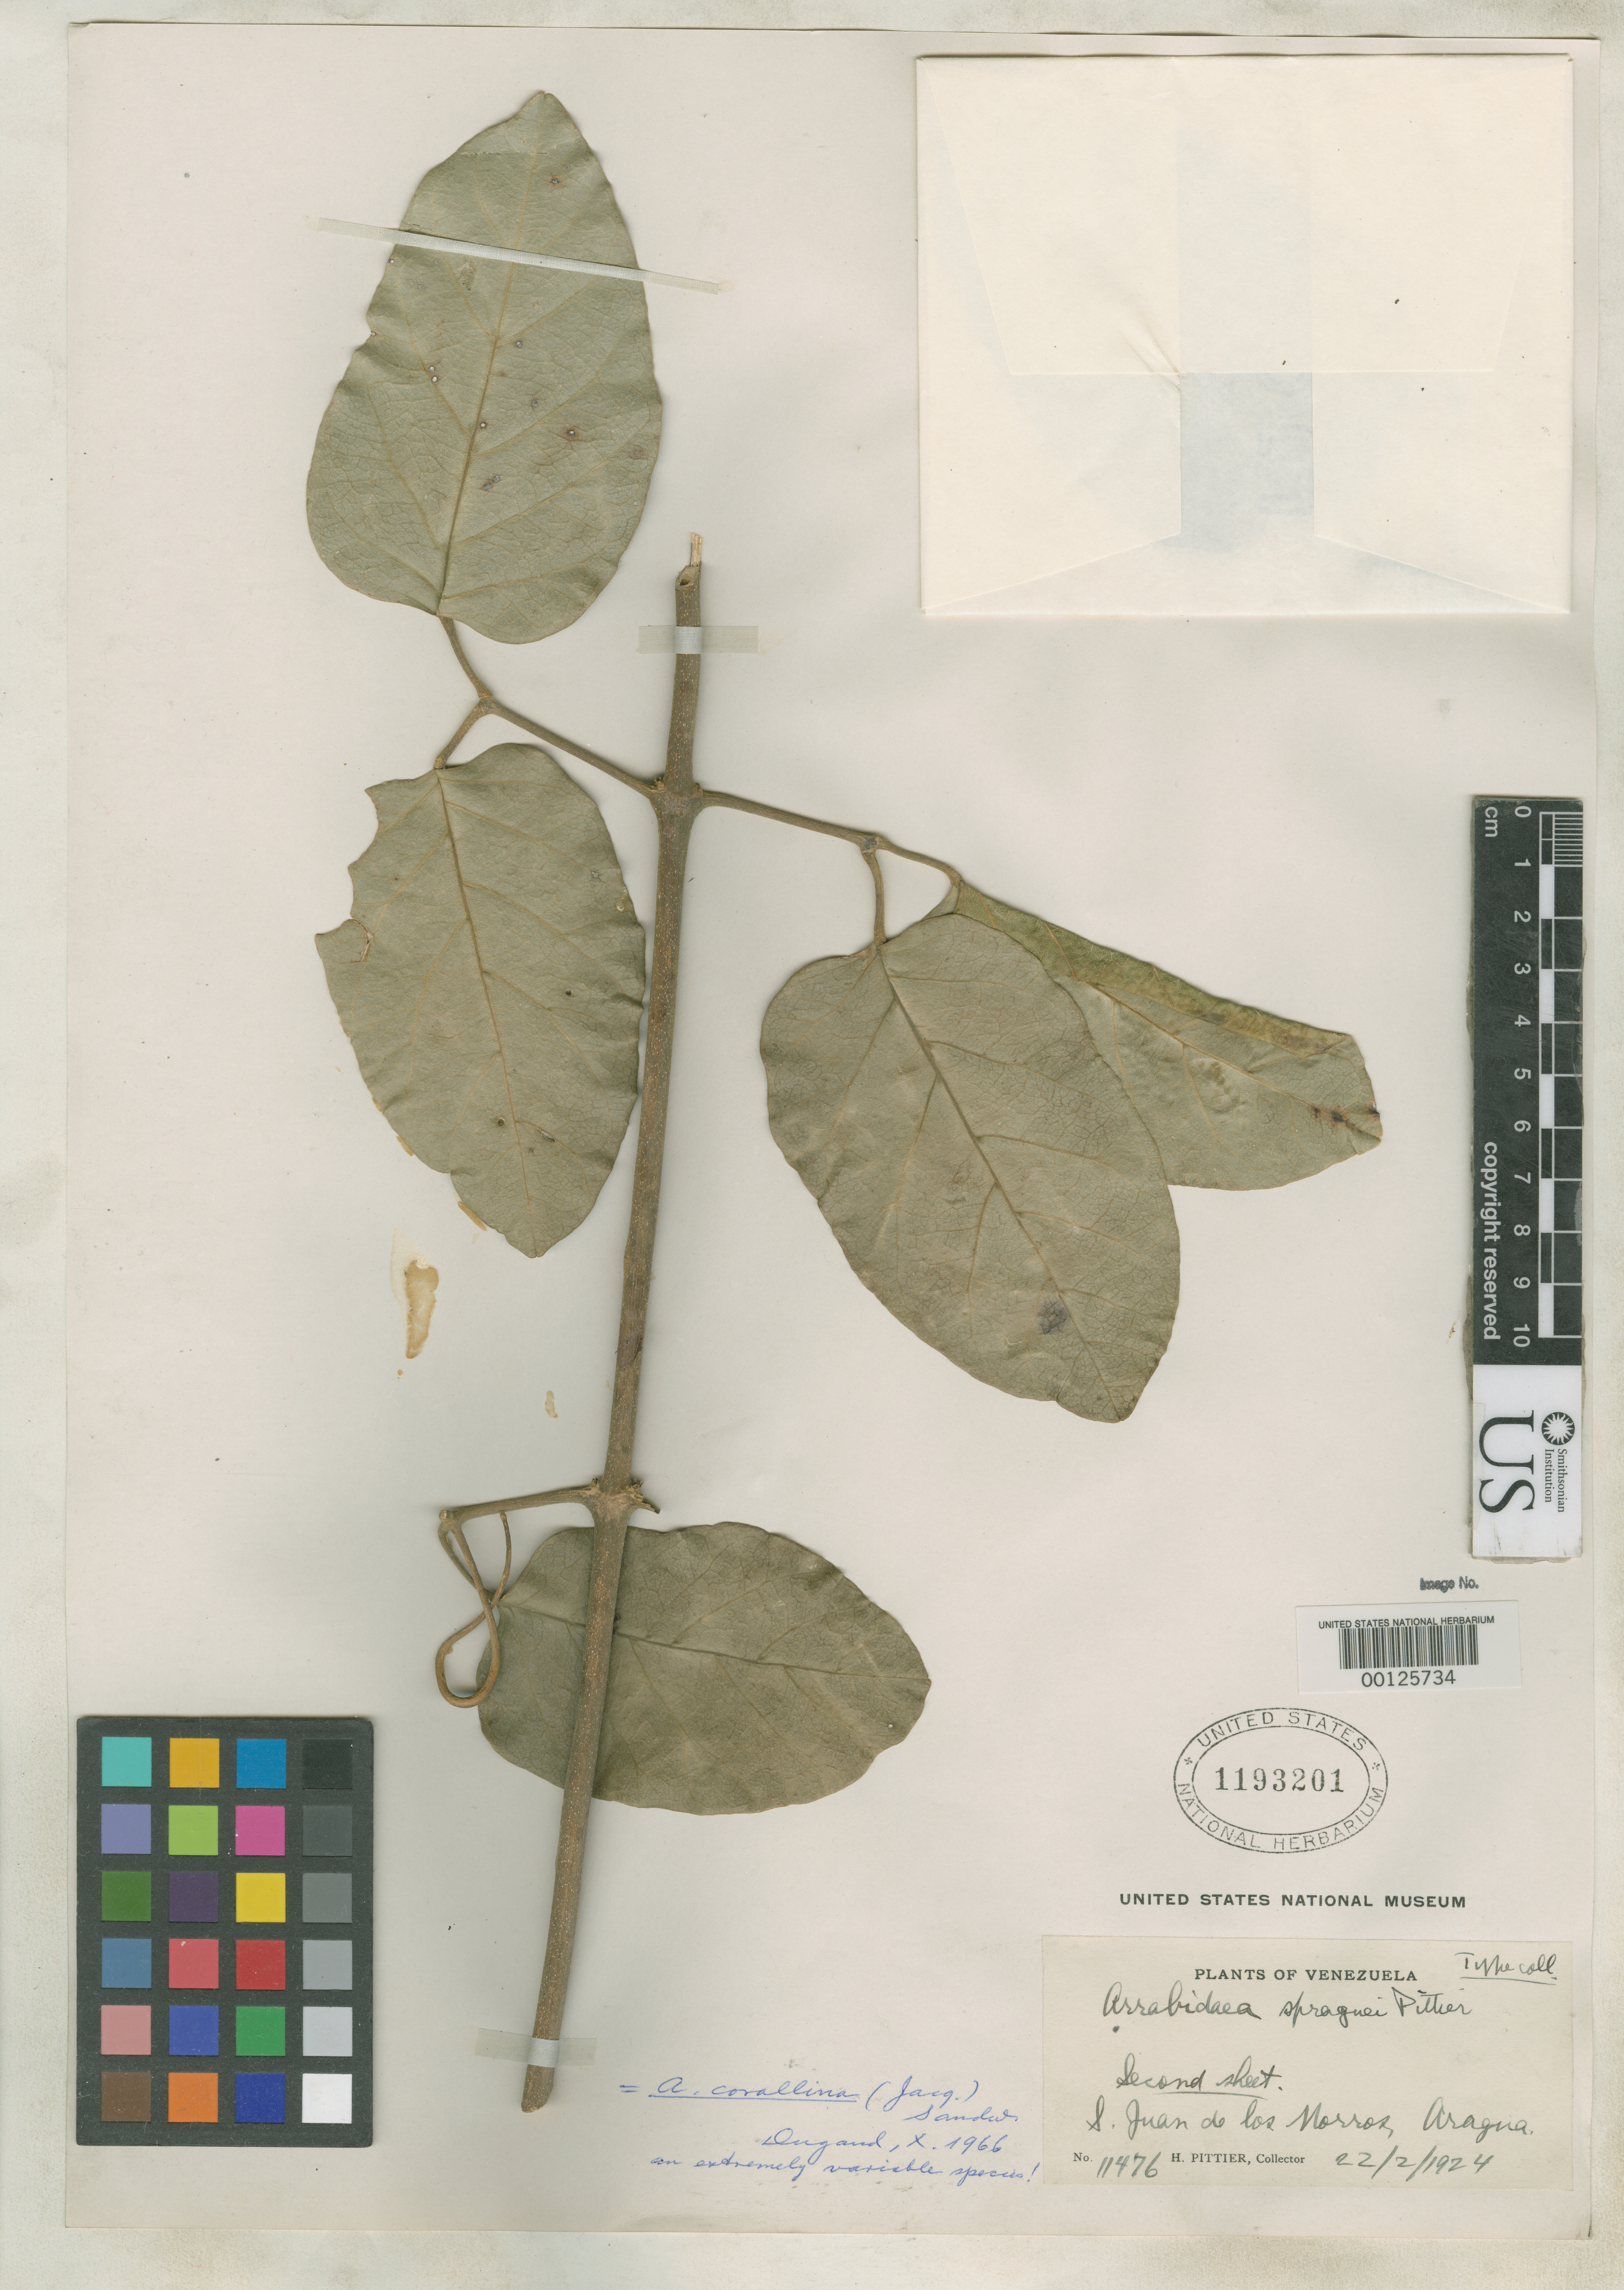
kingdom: Plantae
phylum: Tracheophyta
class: Magnoliopsida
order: Lamiales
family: Bignoniaceae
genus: Arrabidaea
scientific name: Arrabidaea spraguei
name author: Pittier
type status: Type Collection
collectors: H. F. Pittier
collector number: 11476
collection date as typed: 22 Feb 1924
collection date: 1924-02-22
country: Venezuela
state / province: Aragua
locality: San Juan de Los Morros.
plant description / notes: Annotated "Type coll." and "Second sheet"; no other sheets found at US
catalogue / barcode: US 1193201